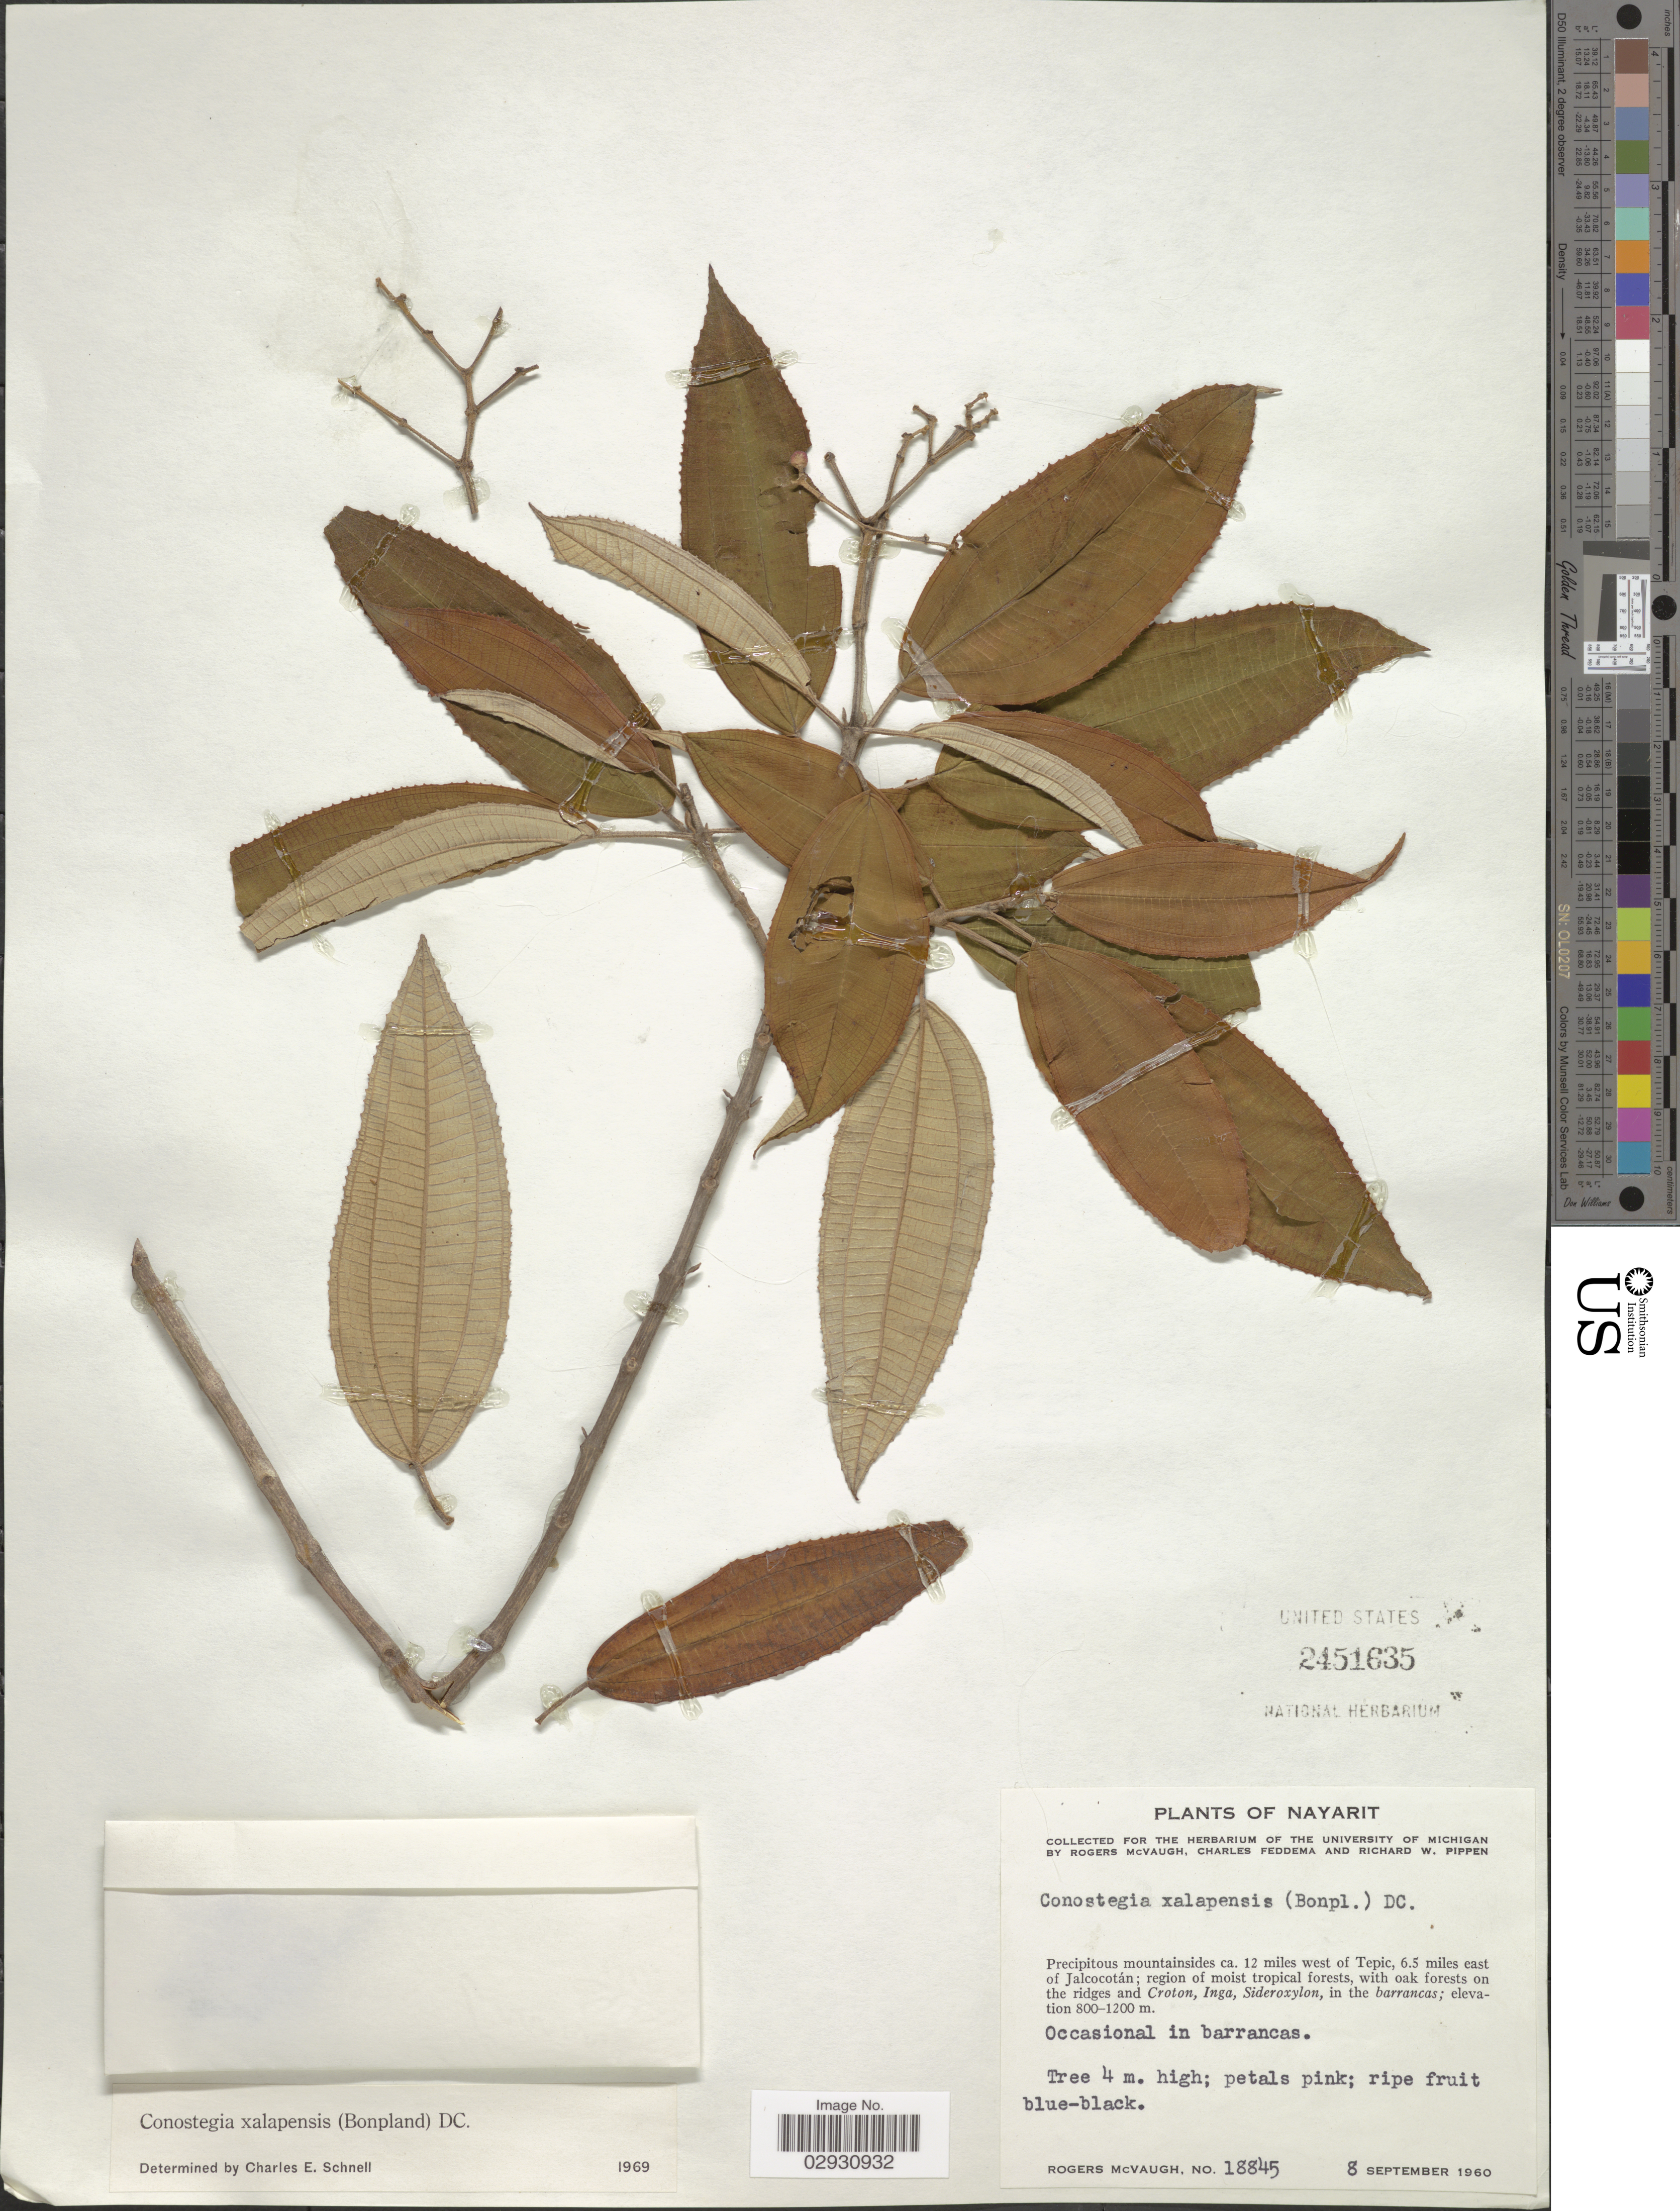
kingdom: Plantae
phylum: Tracheophyta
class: Magnoliopsida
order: Myrtales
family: Melastomataceae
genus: Conostegia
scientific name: Conostegia quadrangularis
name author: Schltdl. ex Steud.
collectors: R. McVaugh, C. Feddema & R. W. Pippen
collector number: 18845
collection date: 1960-09-08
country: Mexico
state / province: Nayarit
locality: Precipitous mountainsides ca. 12 miles west of Tepic, 6.5 miles east of Jalcocotán.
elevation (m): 800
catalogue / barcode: US 2451635